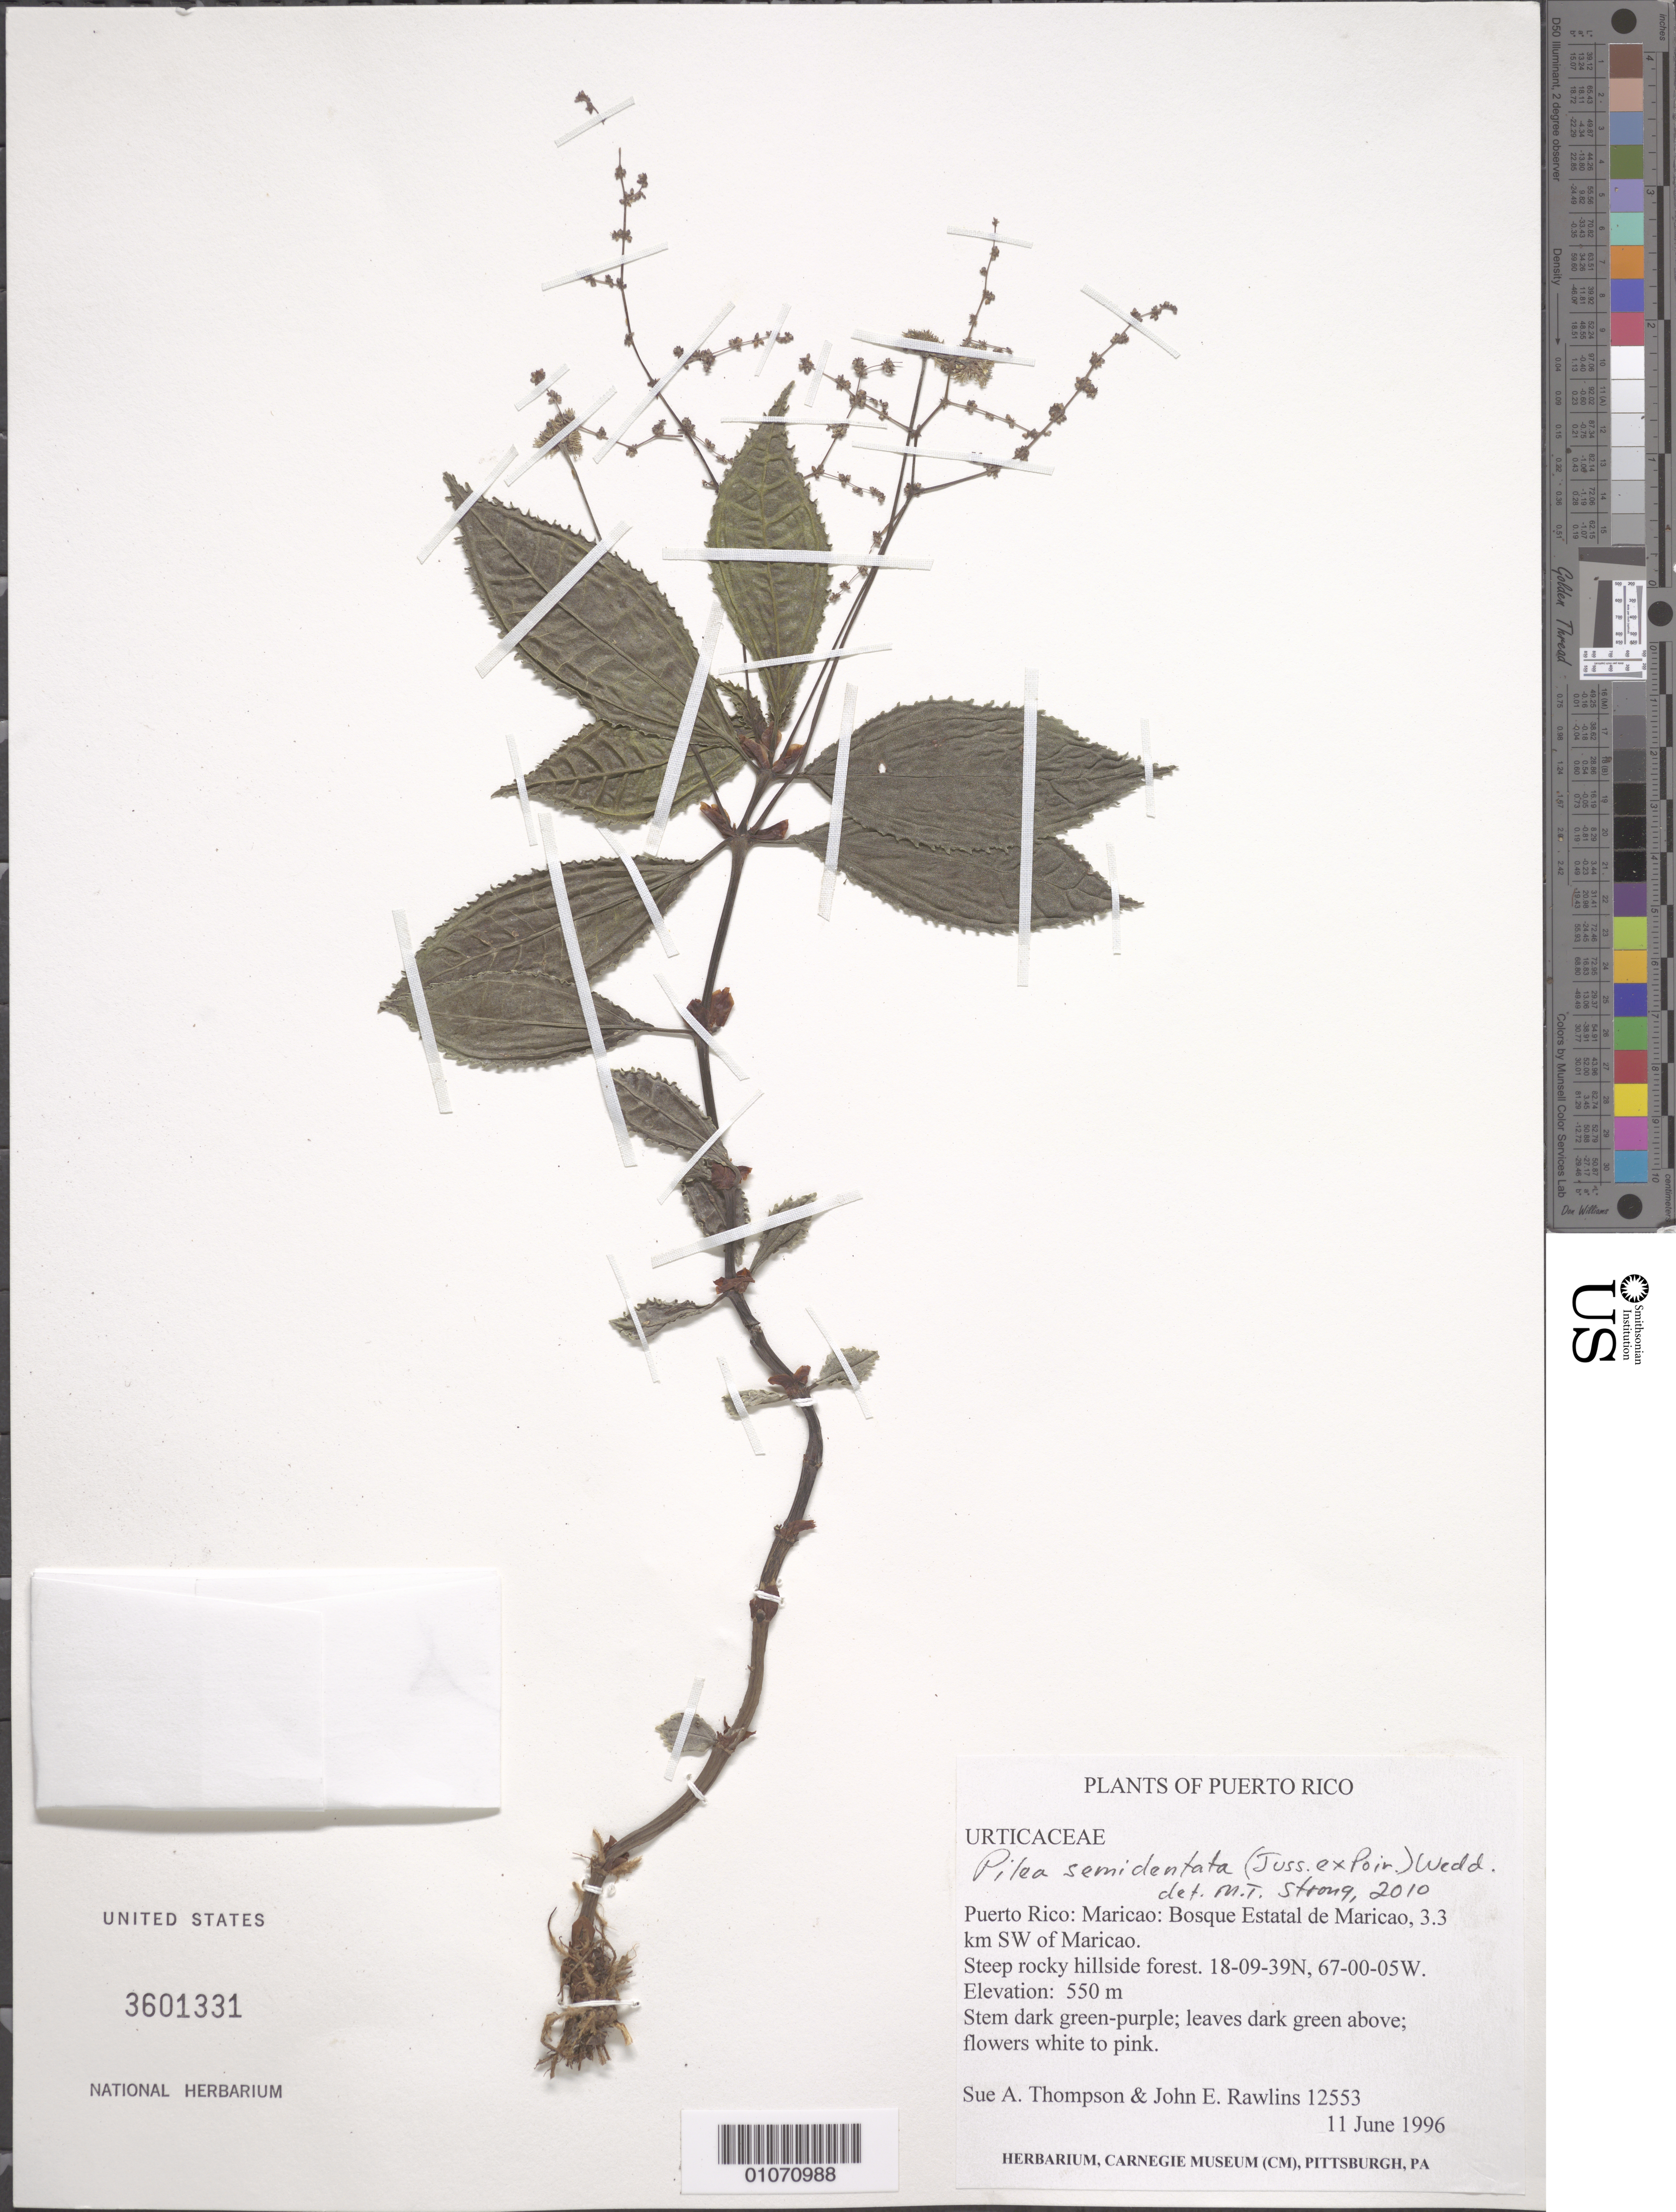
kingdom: Plantae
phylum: Tracheophyta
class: Magnoliopsida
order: Rosales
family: Urticaceae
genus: Pilea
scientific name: Pilea semidentata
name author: (Juss. ex Poir.) Wedd.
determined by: Strong, M. T., (US), Smithsonian Institution - National Museum of Natural History (UNITED STATES)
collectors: S. A. Thompson & J. Rawlins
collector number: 12553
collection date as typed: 11 Jun 1996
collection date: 1996-06-11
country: Puerto Rico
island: Puerto Rico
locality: Maricao; Bosque Estatal de Maricao, 3.3 km SW of Maricao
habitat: Steep rocky hillside forest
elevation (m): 550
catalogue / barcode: US 3601331